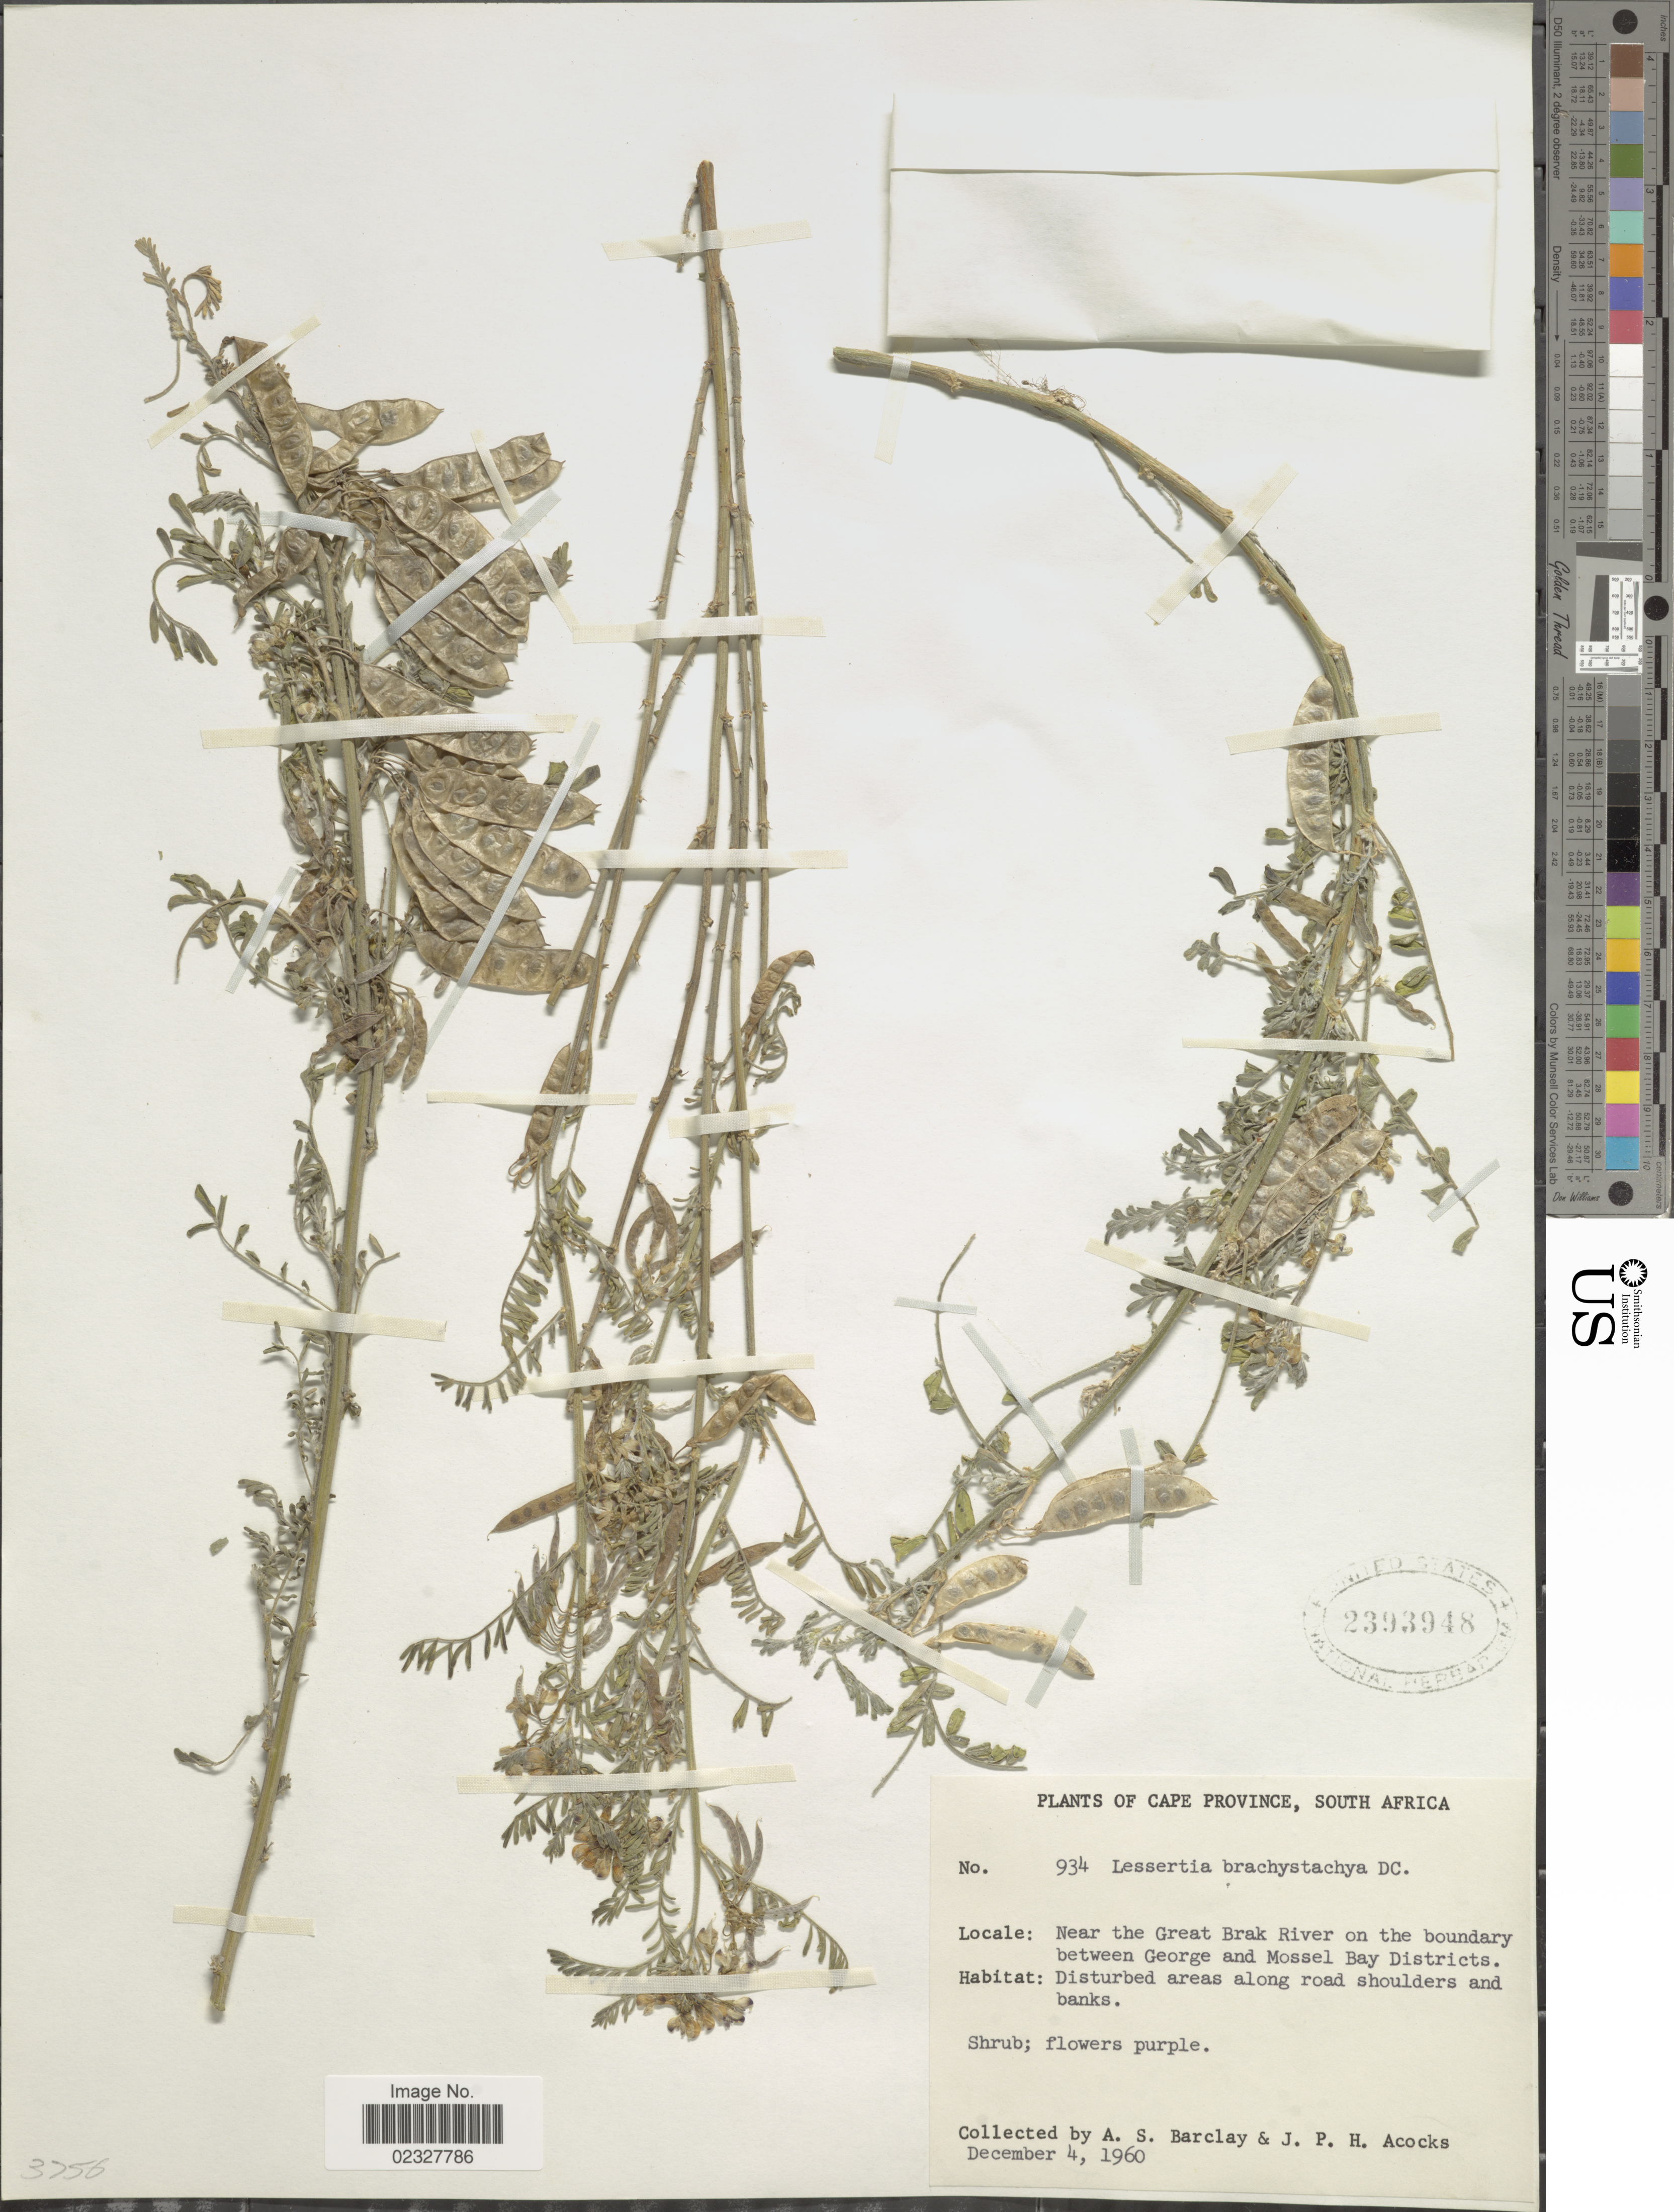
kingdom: Plantae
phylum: Tracheophyta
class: Magnoliopsida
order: Fabales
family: Fabaceae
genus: Lessertia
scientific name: Lessertia brachystachya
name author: DC.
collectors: A. S. Barclay & J. P. Acocks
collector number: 934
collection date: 1960-12-04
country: South Africa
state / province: Western Cape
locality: Near the Great Brak River on the boundary between George and Mossel Bay Districts.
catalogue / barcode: US 2393948